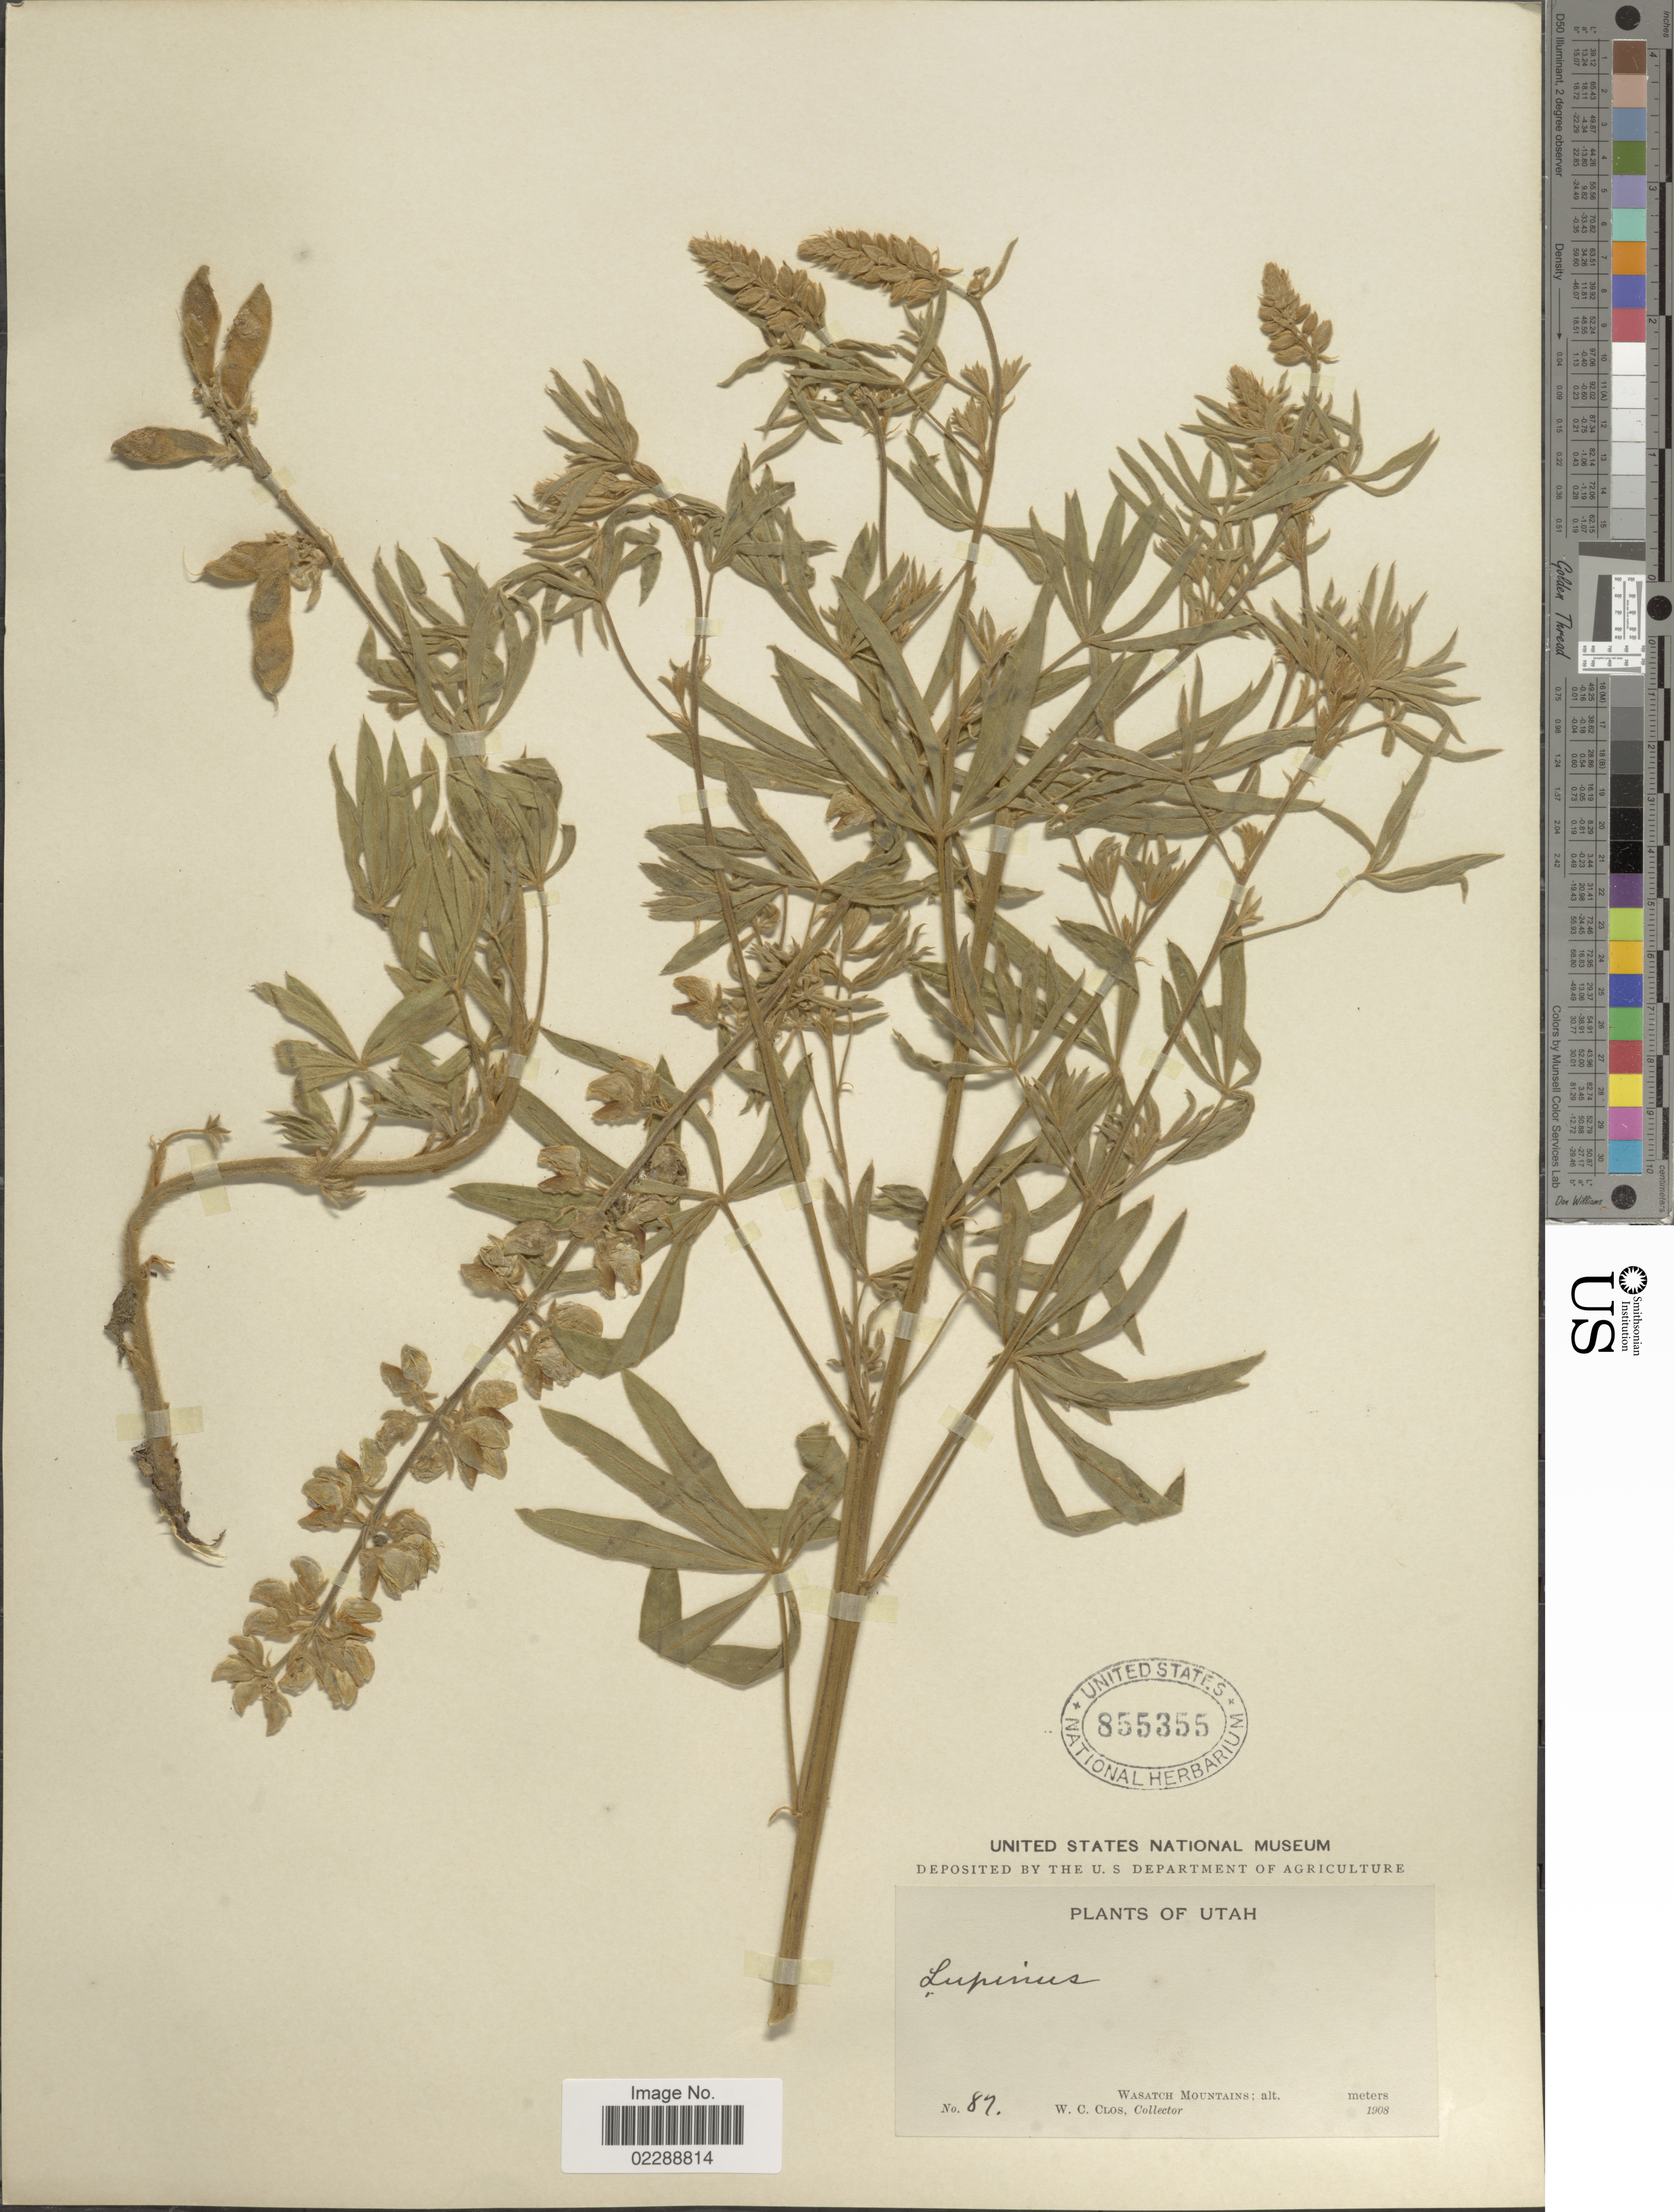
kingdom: Plantae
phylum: Tracheophyta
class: Magnoliopsida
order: Fabales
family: Fabaceae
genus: Lupinus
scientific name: Lupinus sp.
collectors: W. C. Clos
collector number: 87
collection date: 1908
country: United States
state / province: Utah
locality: Wasatch Mountains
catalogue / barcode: US 855355